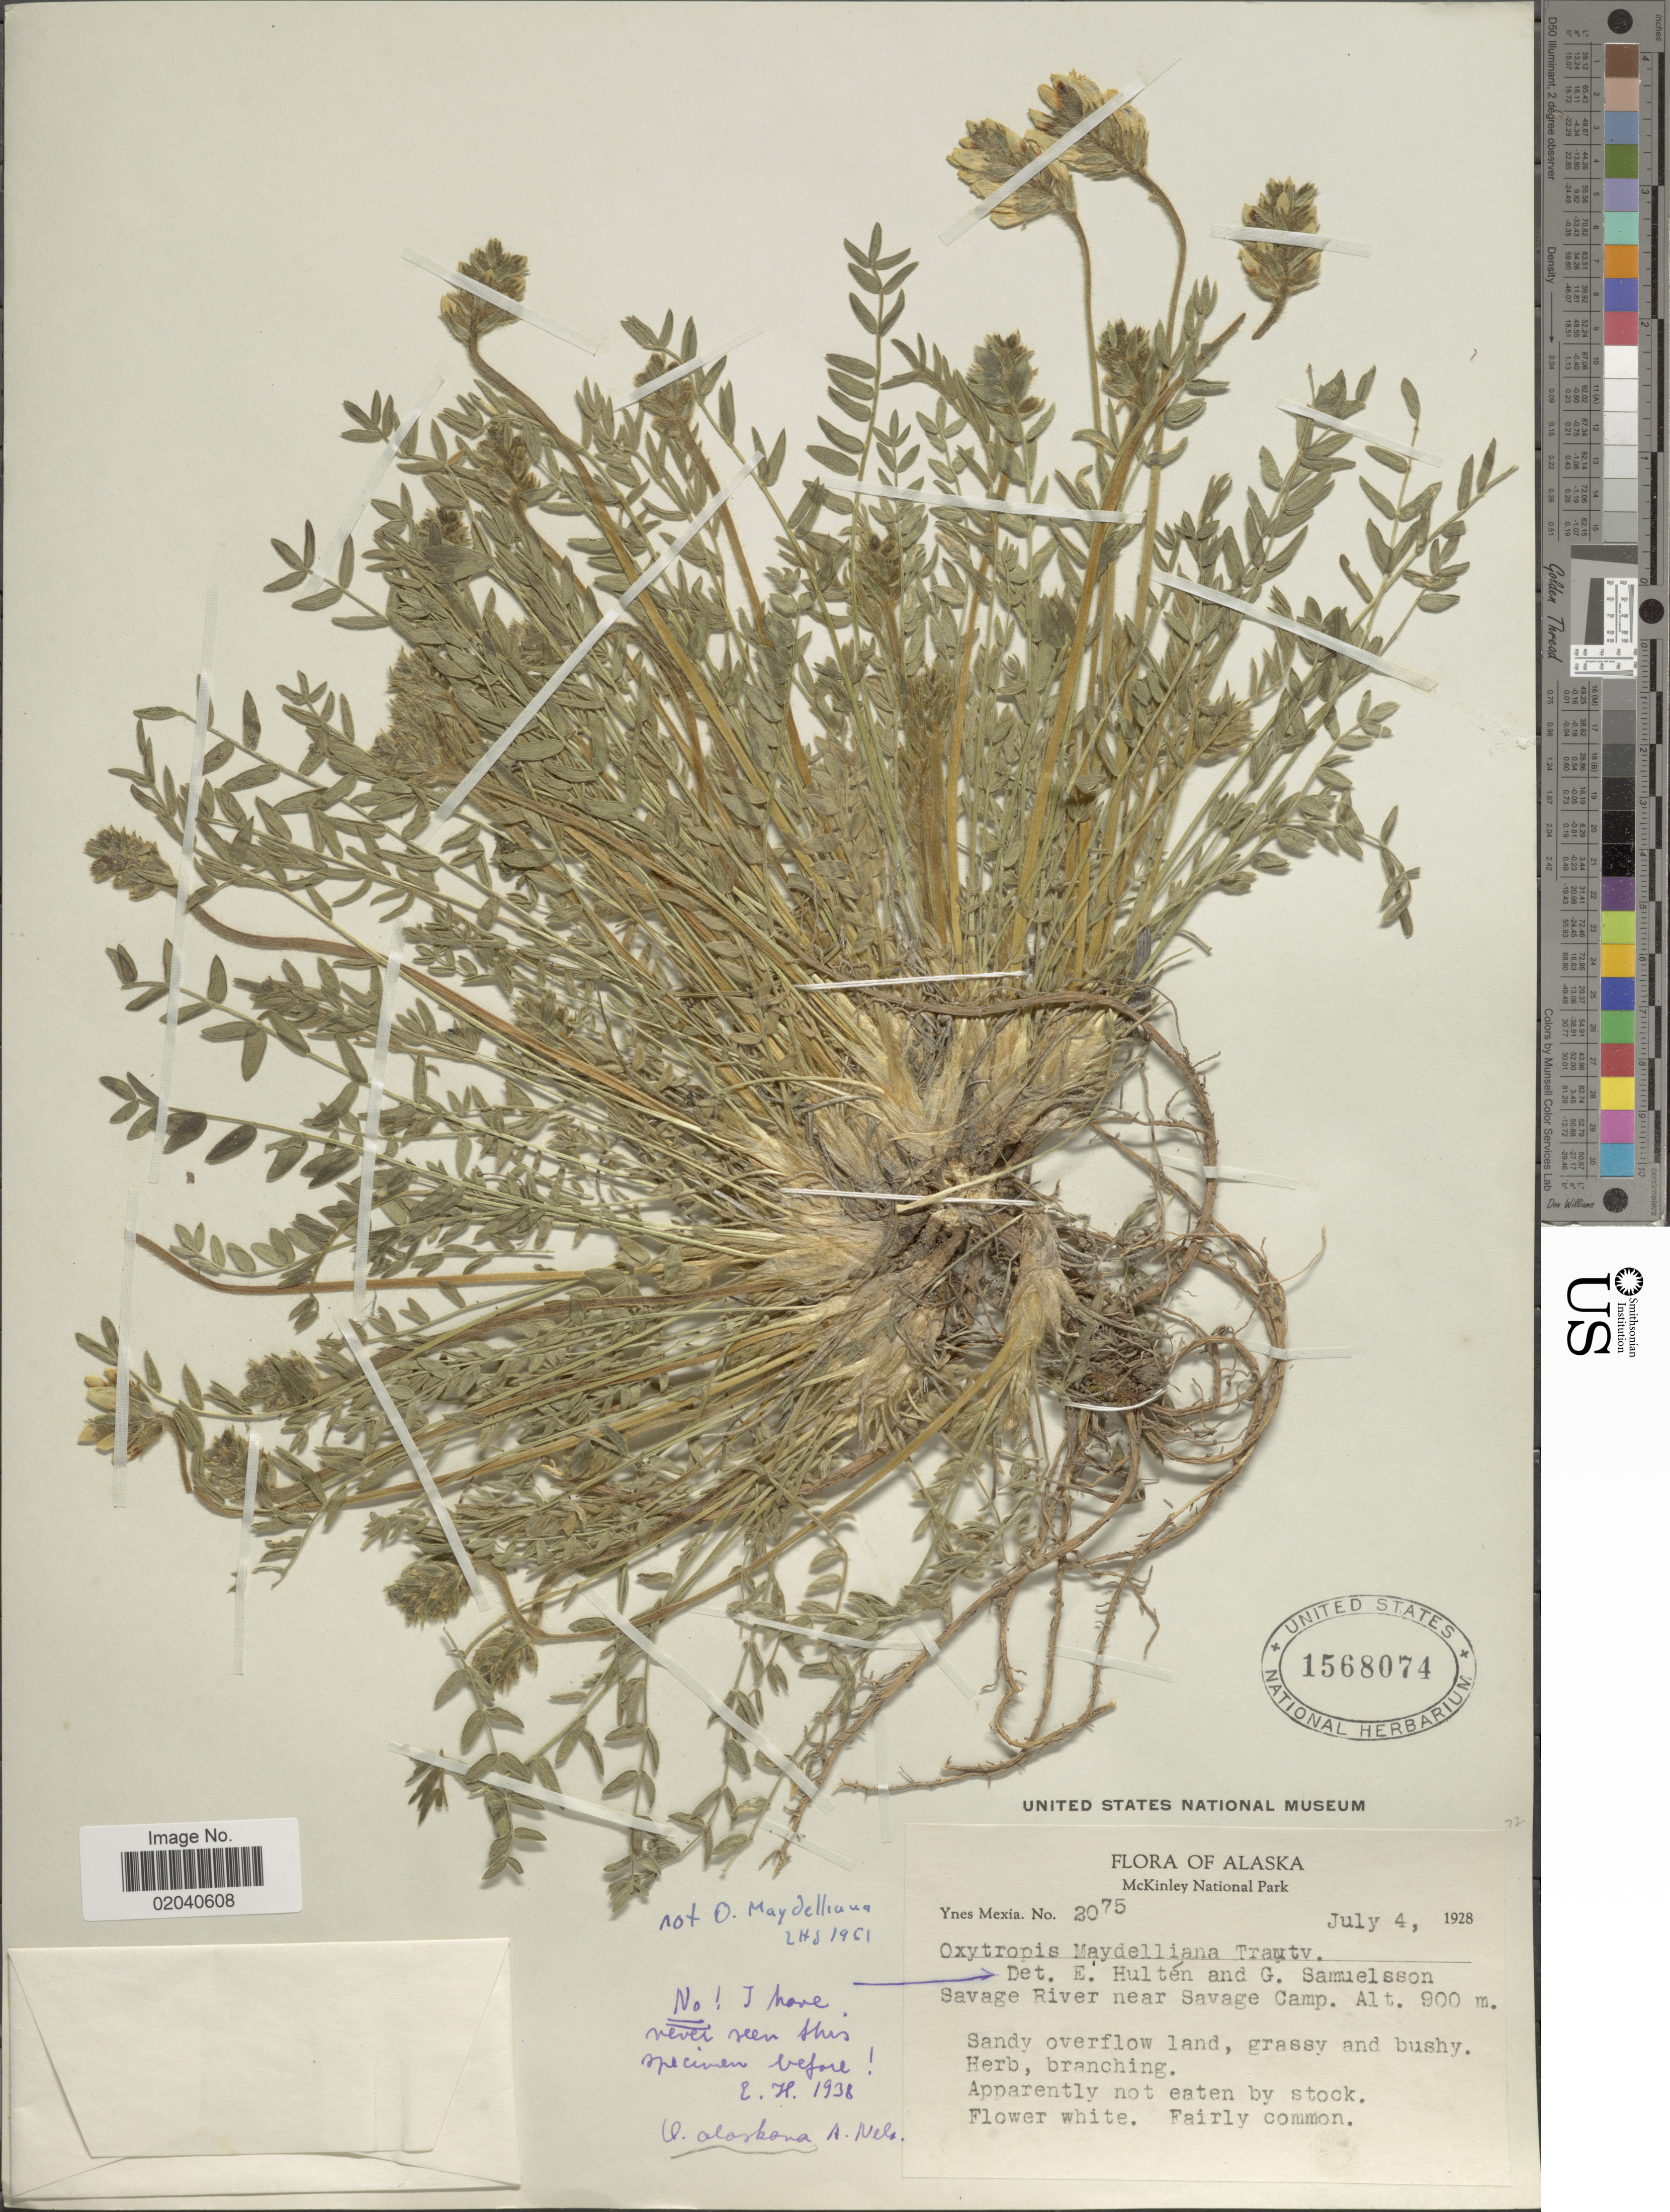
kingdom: Plantae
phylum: Tracheophyta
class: Magnoliopsida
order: Fabales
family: Fabaceae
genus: Oxytropis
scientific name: Oxytropis sp.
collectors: Y. Mexia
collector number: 2075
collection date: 1928-07-04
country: United States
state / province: Alaska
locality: McKinley National Park, Savage River near Savage Camp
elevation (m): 900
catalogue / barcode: US 1568074